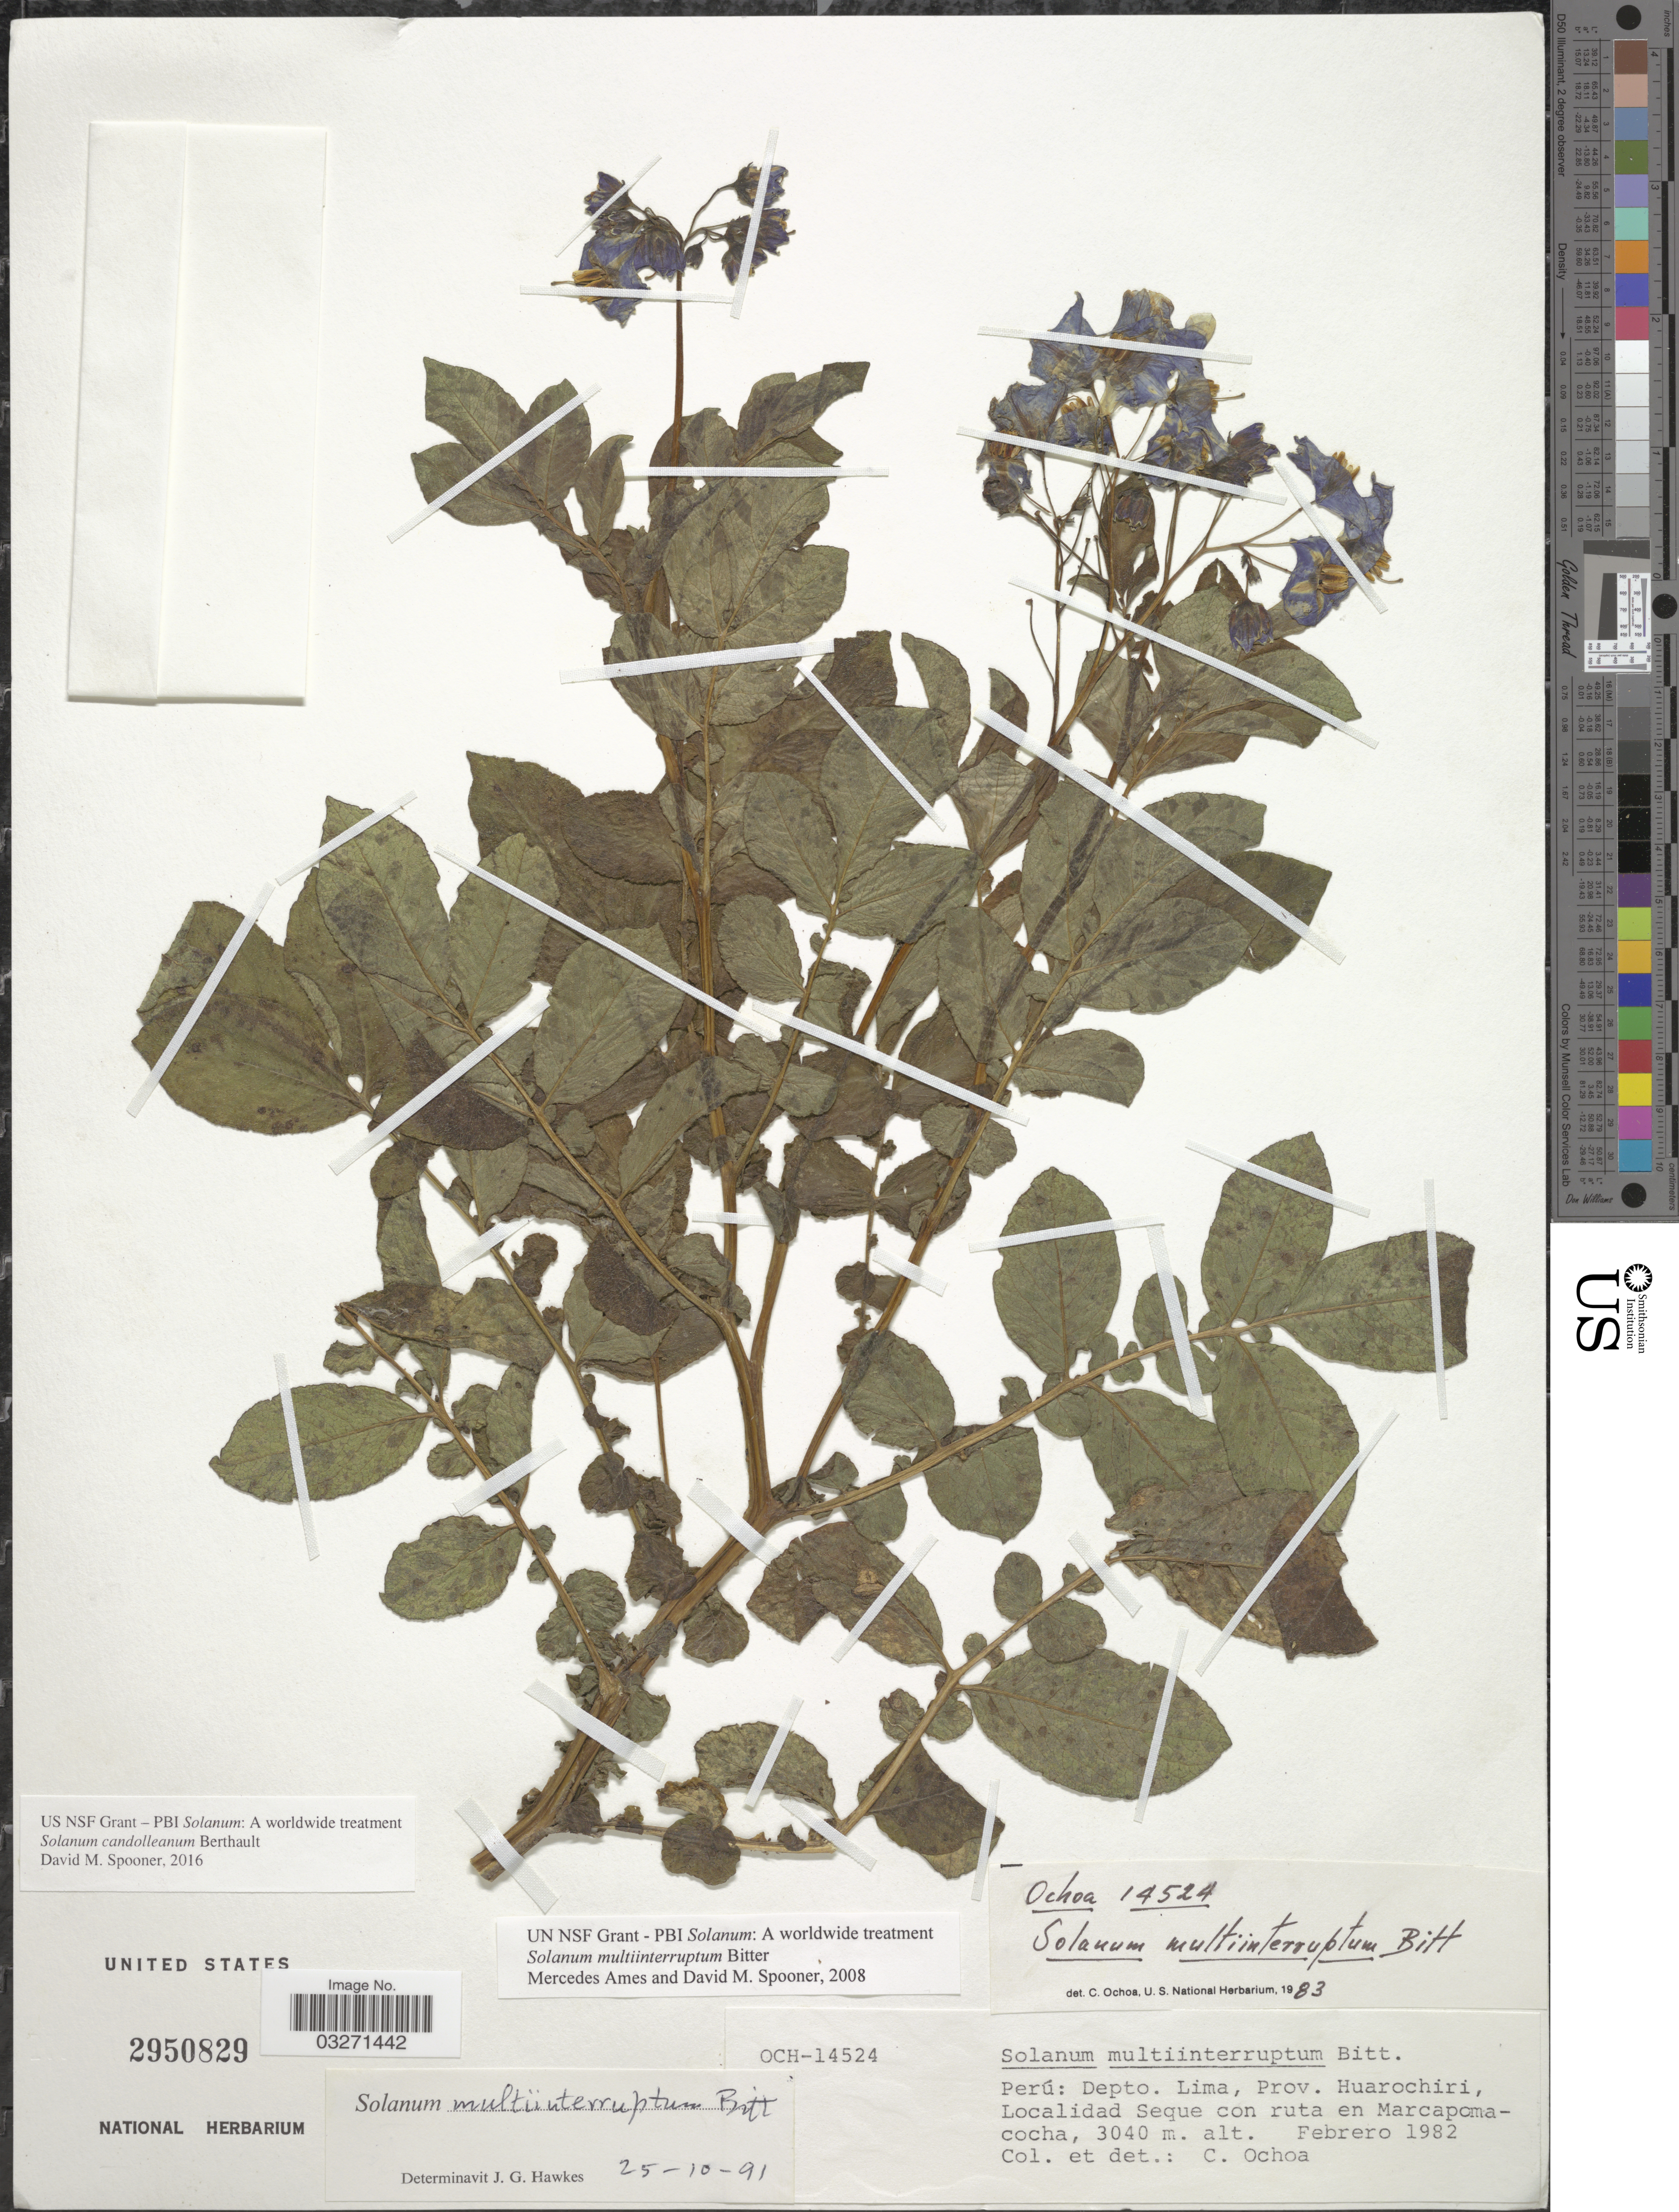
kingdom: Plantae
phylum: Tracheophyta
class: Magnoliopsida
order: Solanales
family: Solanaceae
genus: Solanum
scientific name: Solanum candolleanum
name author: Berthault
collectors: C. Ochoa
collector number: OCH-14524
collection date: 1982-02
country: Peru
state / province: Lima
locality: Depto. Lima, Prov. Huarochiri, Localidad Seque con ruta en Marcapomacocha.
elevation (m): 3040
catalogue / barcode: US 2950829